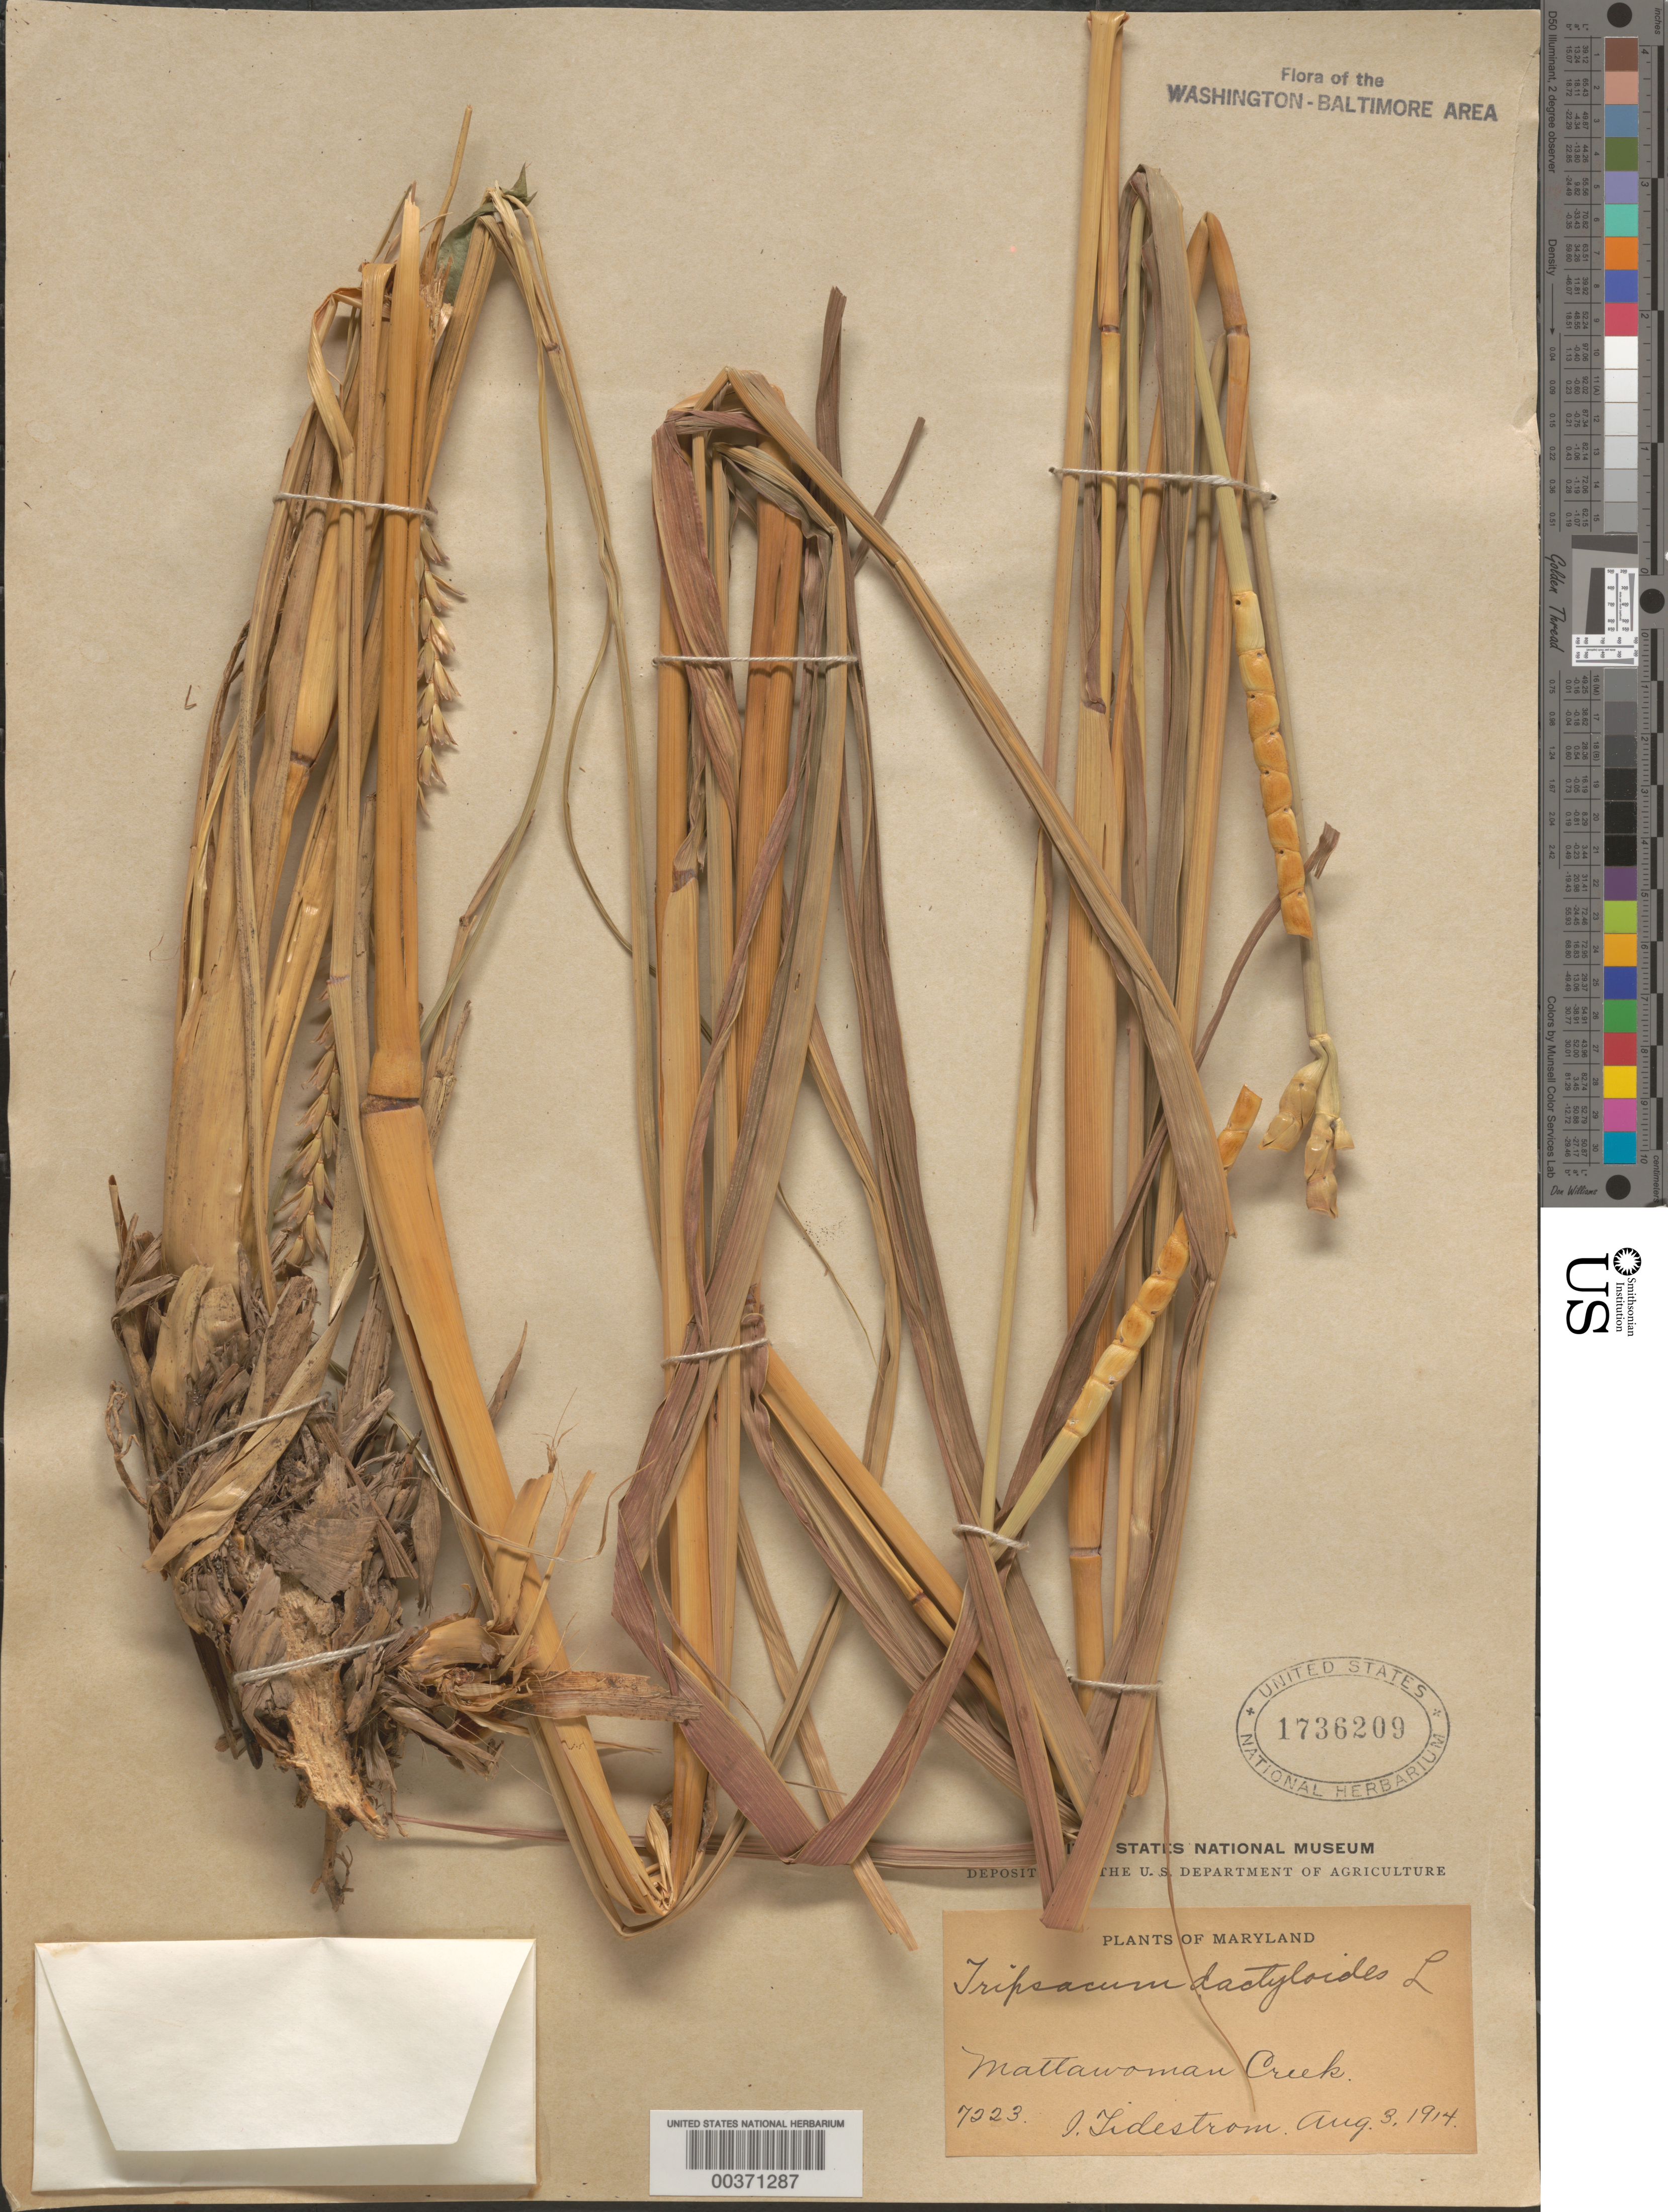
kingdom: Plantae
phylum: Tracheophyta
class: Liliopsida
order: Poales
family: Poaceae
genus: Tripsacum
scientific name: Tripsacum dactyloides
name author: (L.) L.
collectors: I. F. Tidestrom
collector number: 7223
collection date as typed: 03 Aug 1914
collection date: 1914-08-03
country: United States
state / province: Maryland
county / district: Charles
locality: Mattawoman Creek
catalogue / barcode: US 1736209